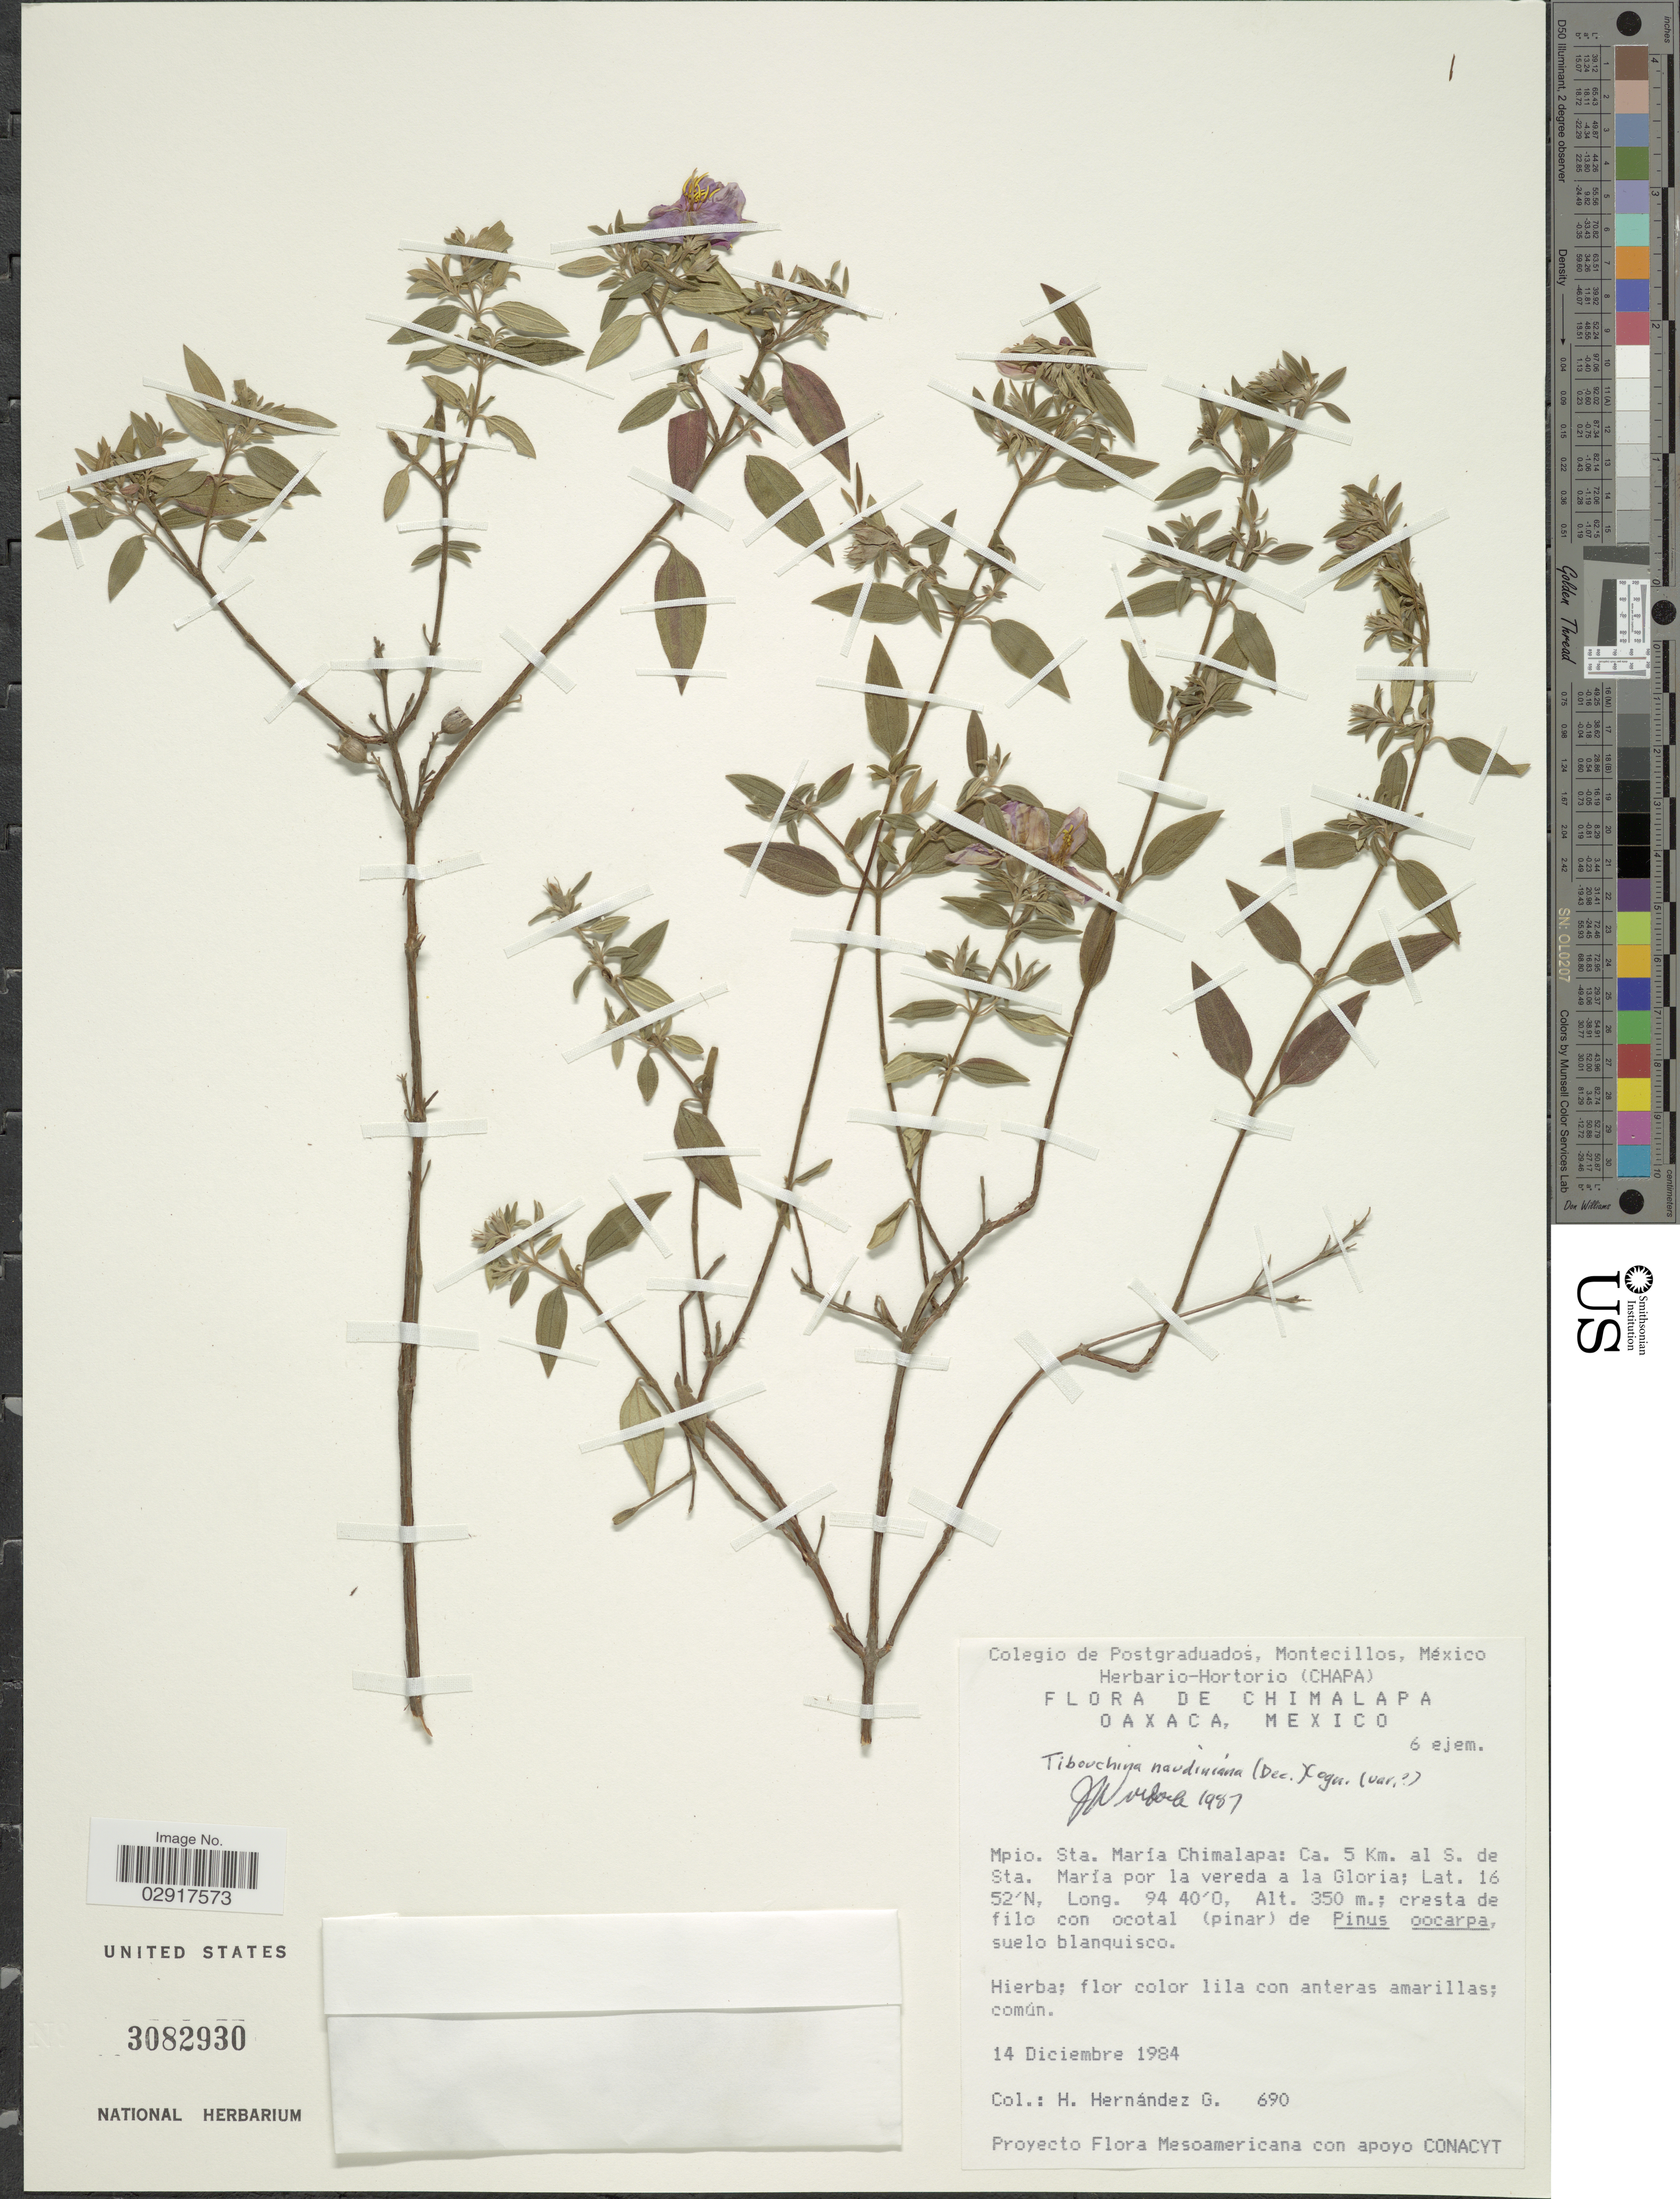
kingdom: Plantae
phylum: Tracheophyta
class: Magnoliopsida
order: Myrtales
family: Melastomataceae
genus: Chaetogastra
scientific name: Chaetogastra naudiniana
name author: Decne.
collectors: H. Hernandez G.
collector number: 690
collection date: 1984-12-14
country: Mexico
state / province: Oaxaca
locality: Chimalapa Oaxaca. Mpio. Sta. María Chimalapa: Ca. 5 Km. al S. de Sta. María por la vereda a la Gloria.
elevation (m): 350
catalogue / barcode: US 3082930